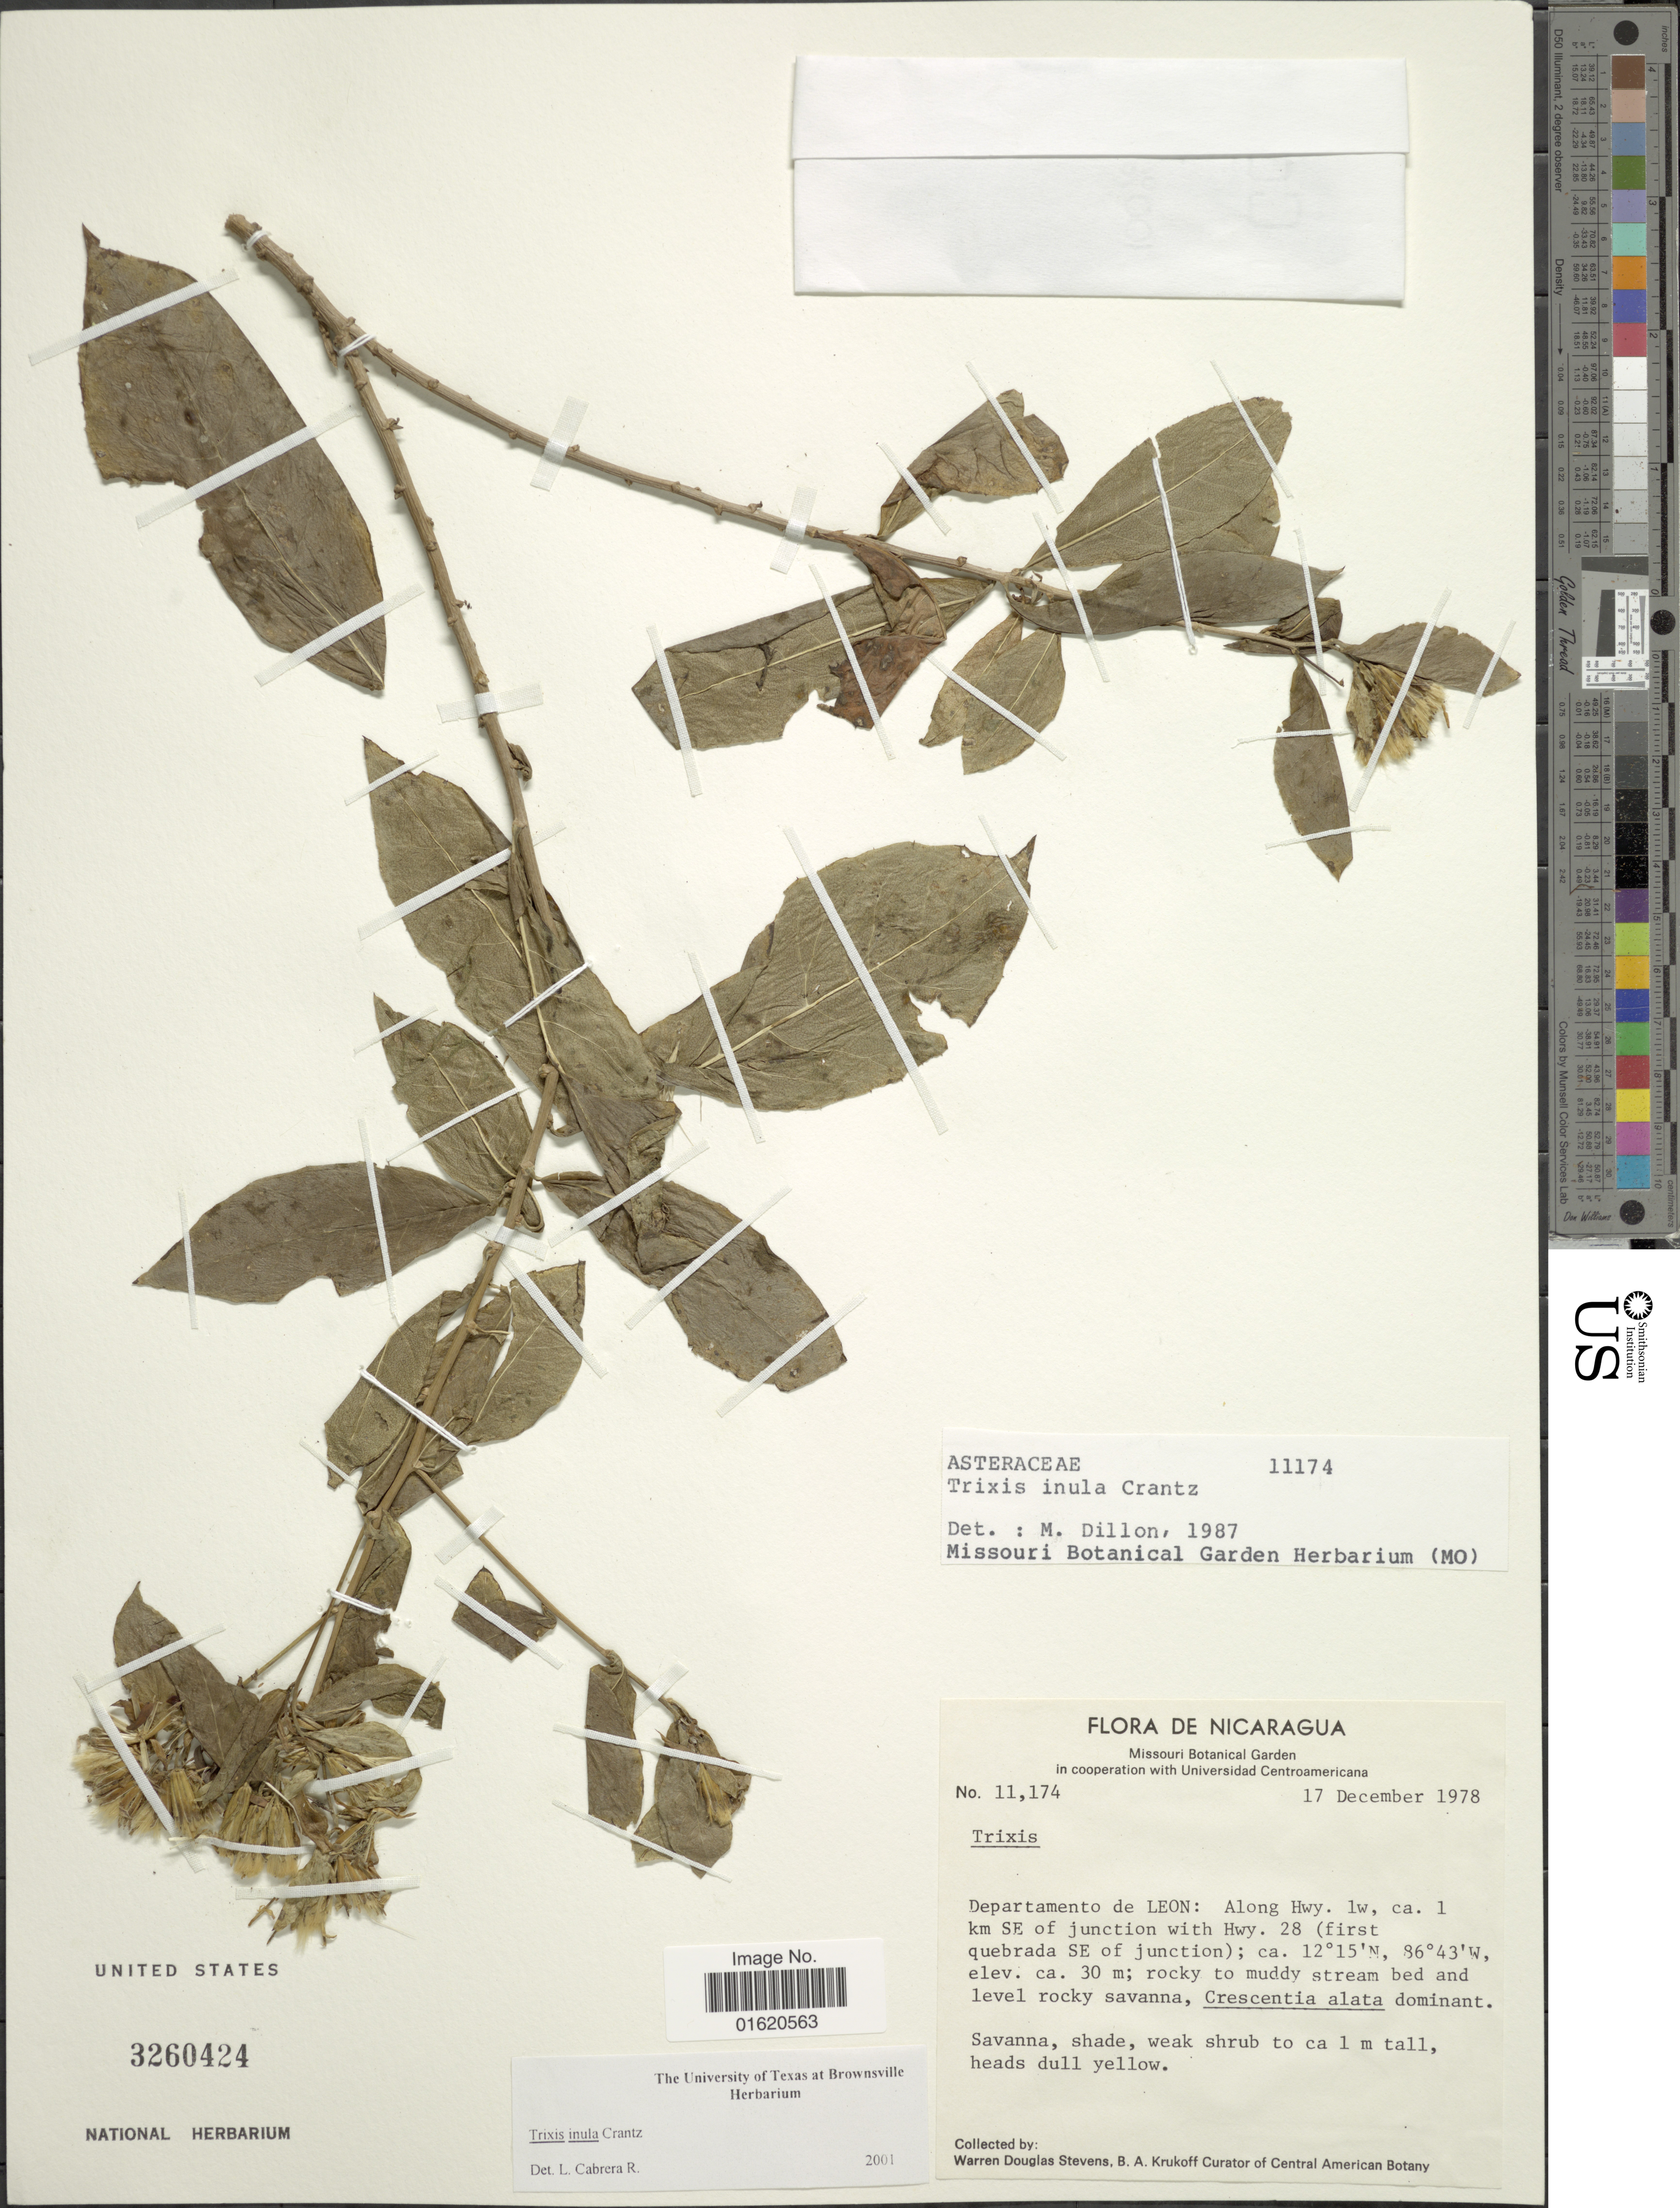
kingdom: Plantae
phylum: Tracheophyta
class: Magnoliopsida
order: Asterales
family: Asteraceae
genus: Trixis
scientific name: Trixis inula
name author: Crantz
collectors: W. D. Stevens & B. A. Krukoff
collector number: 11174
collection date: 1978-12-17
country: Nicaragua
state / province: Leon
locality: Along Hwy. 1w, ca. 1 km SE of junction with Hwy. 28 (first quebrada SE of junction; savanna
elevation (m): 30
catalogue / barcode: US 3260424